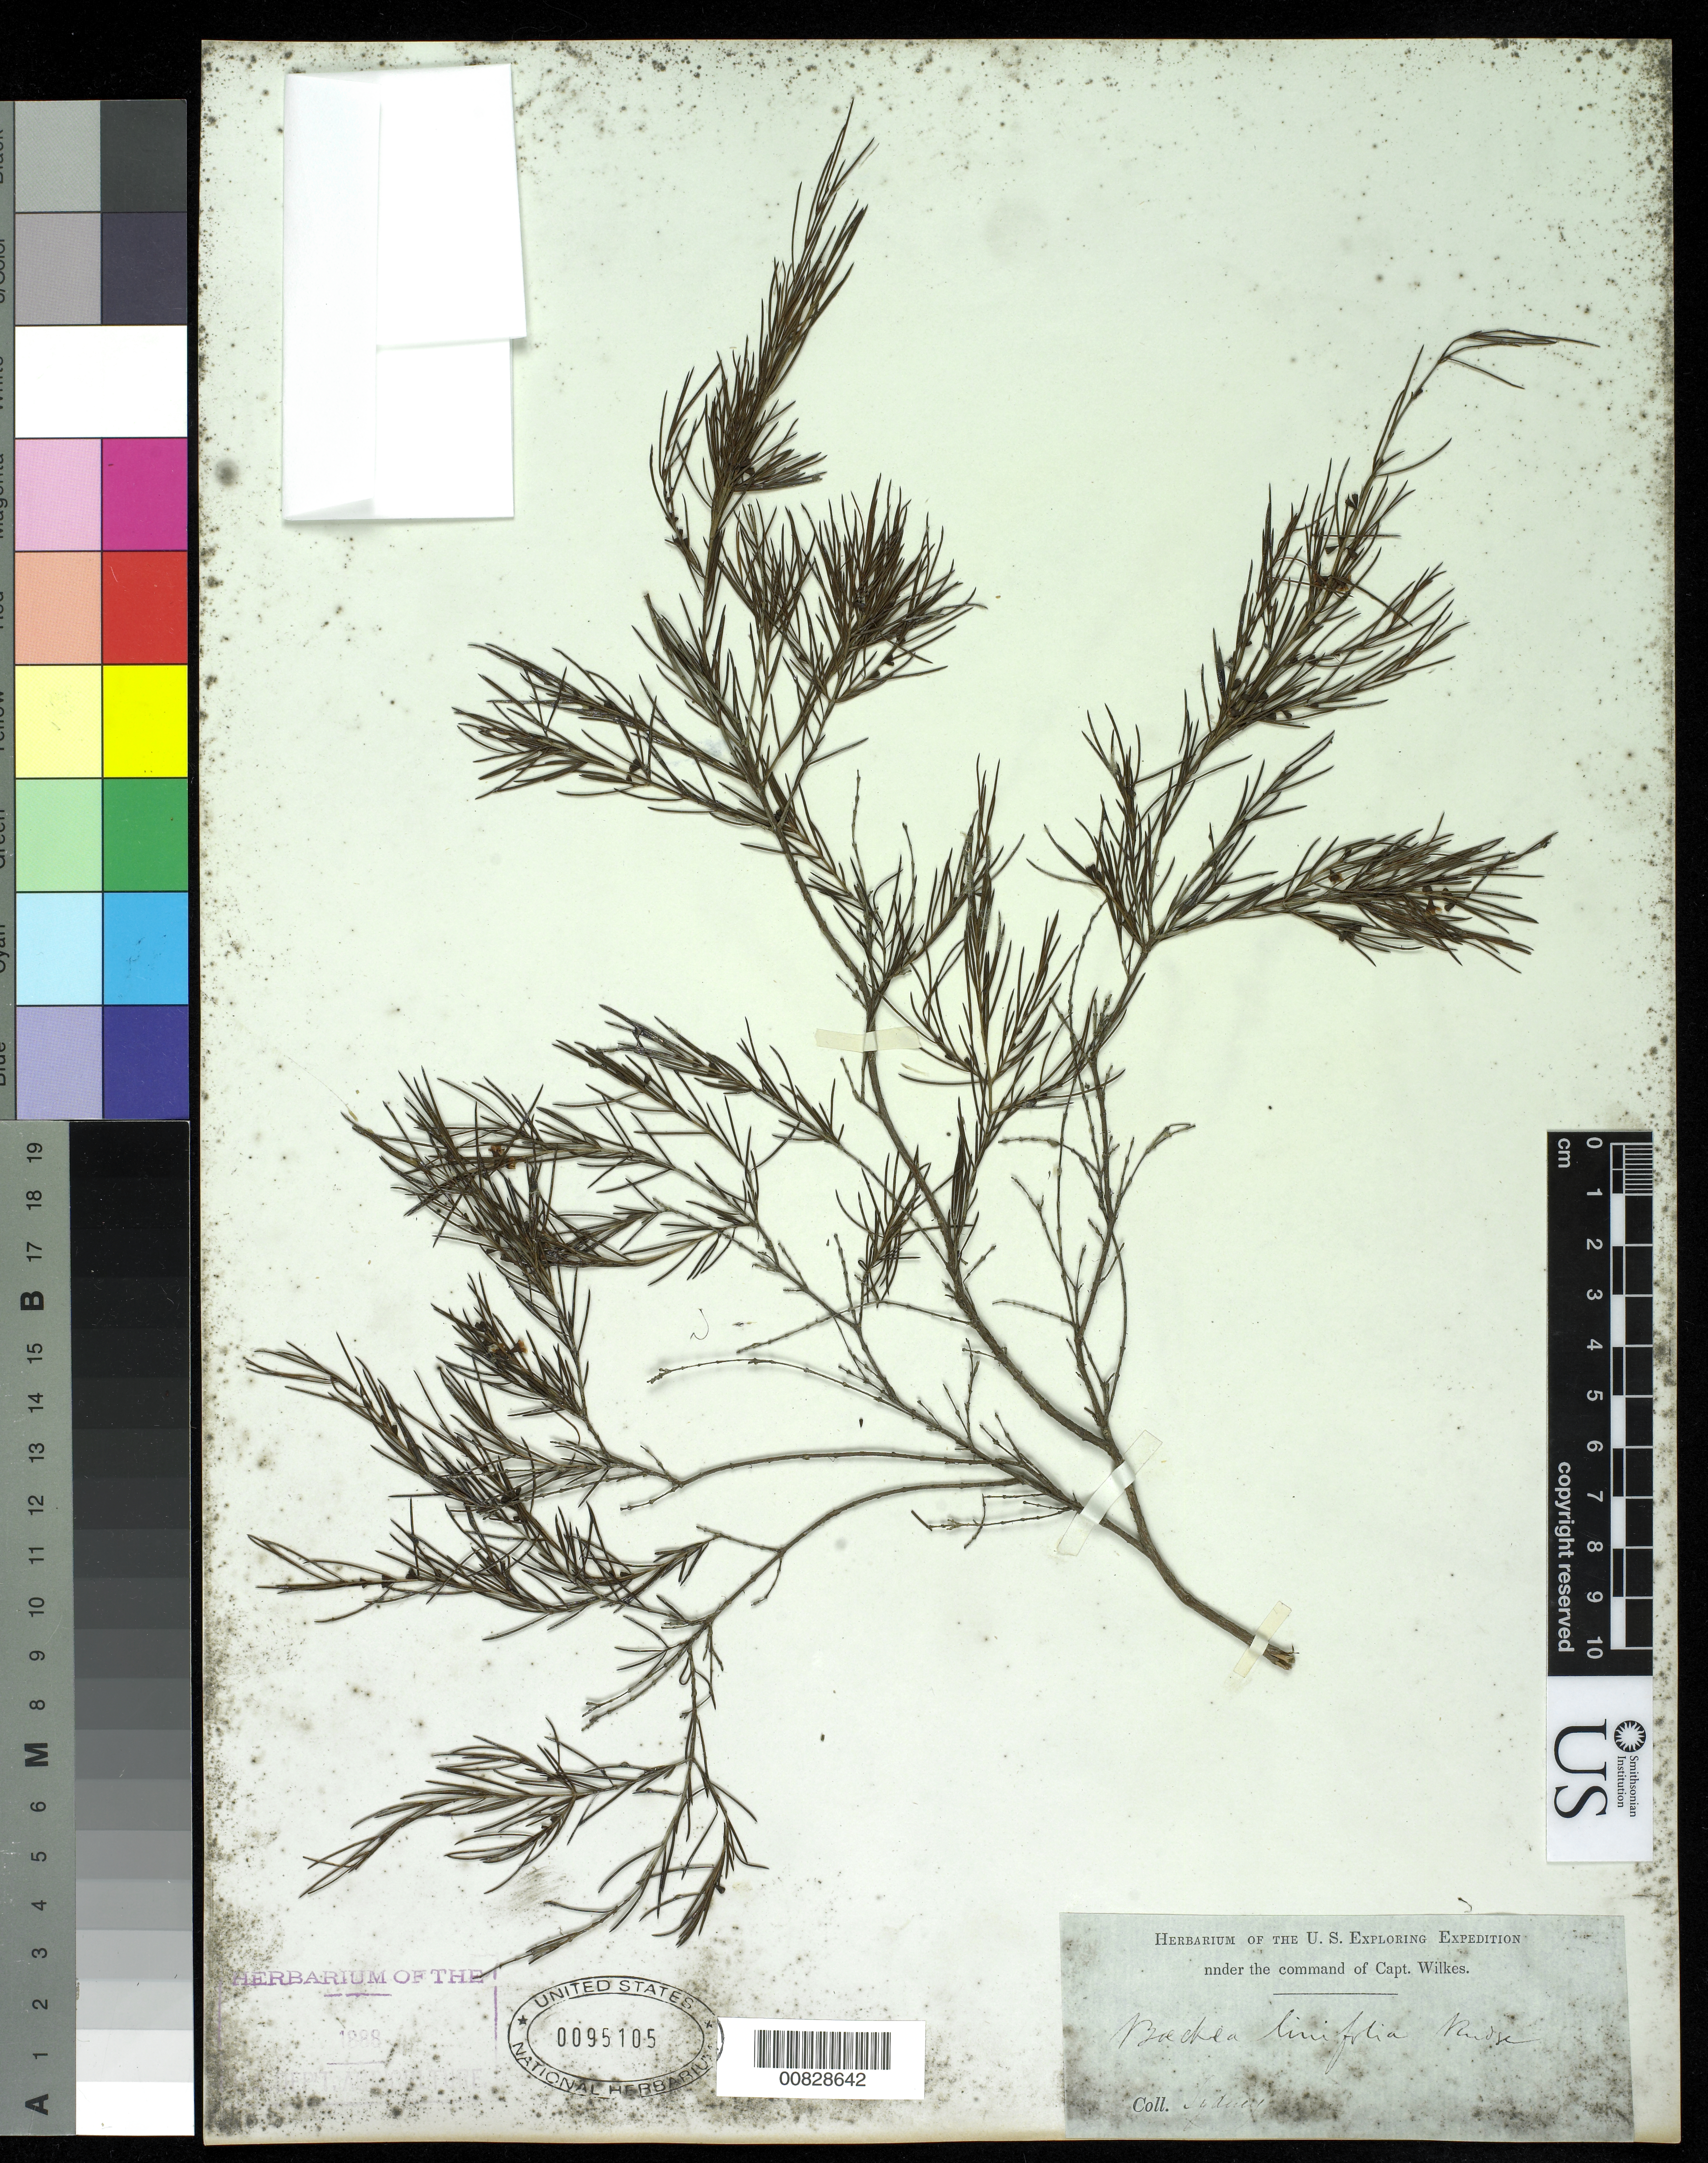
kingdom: Plantae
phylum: Tracheophyta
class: Magnoliopsida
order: Myrtales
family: Myrtaceae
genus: Baeckea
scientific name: Baeckea linifolia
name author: Rudge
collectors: Wilkes Explor. Exped.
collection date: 1838/1842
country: Australia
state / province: New South Wales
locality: Sydney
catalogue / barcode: US 95105